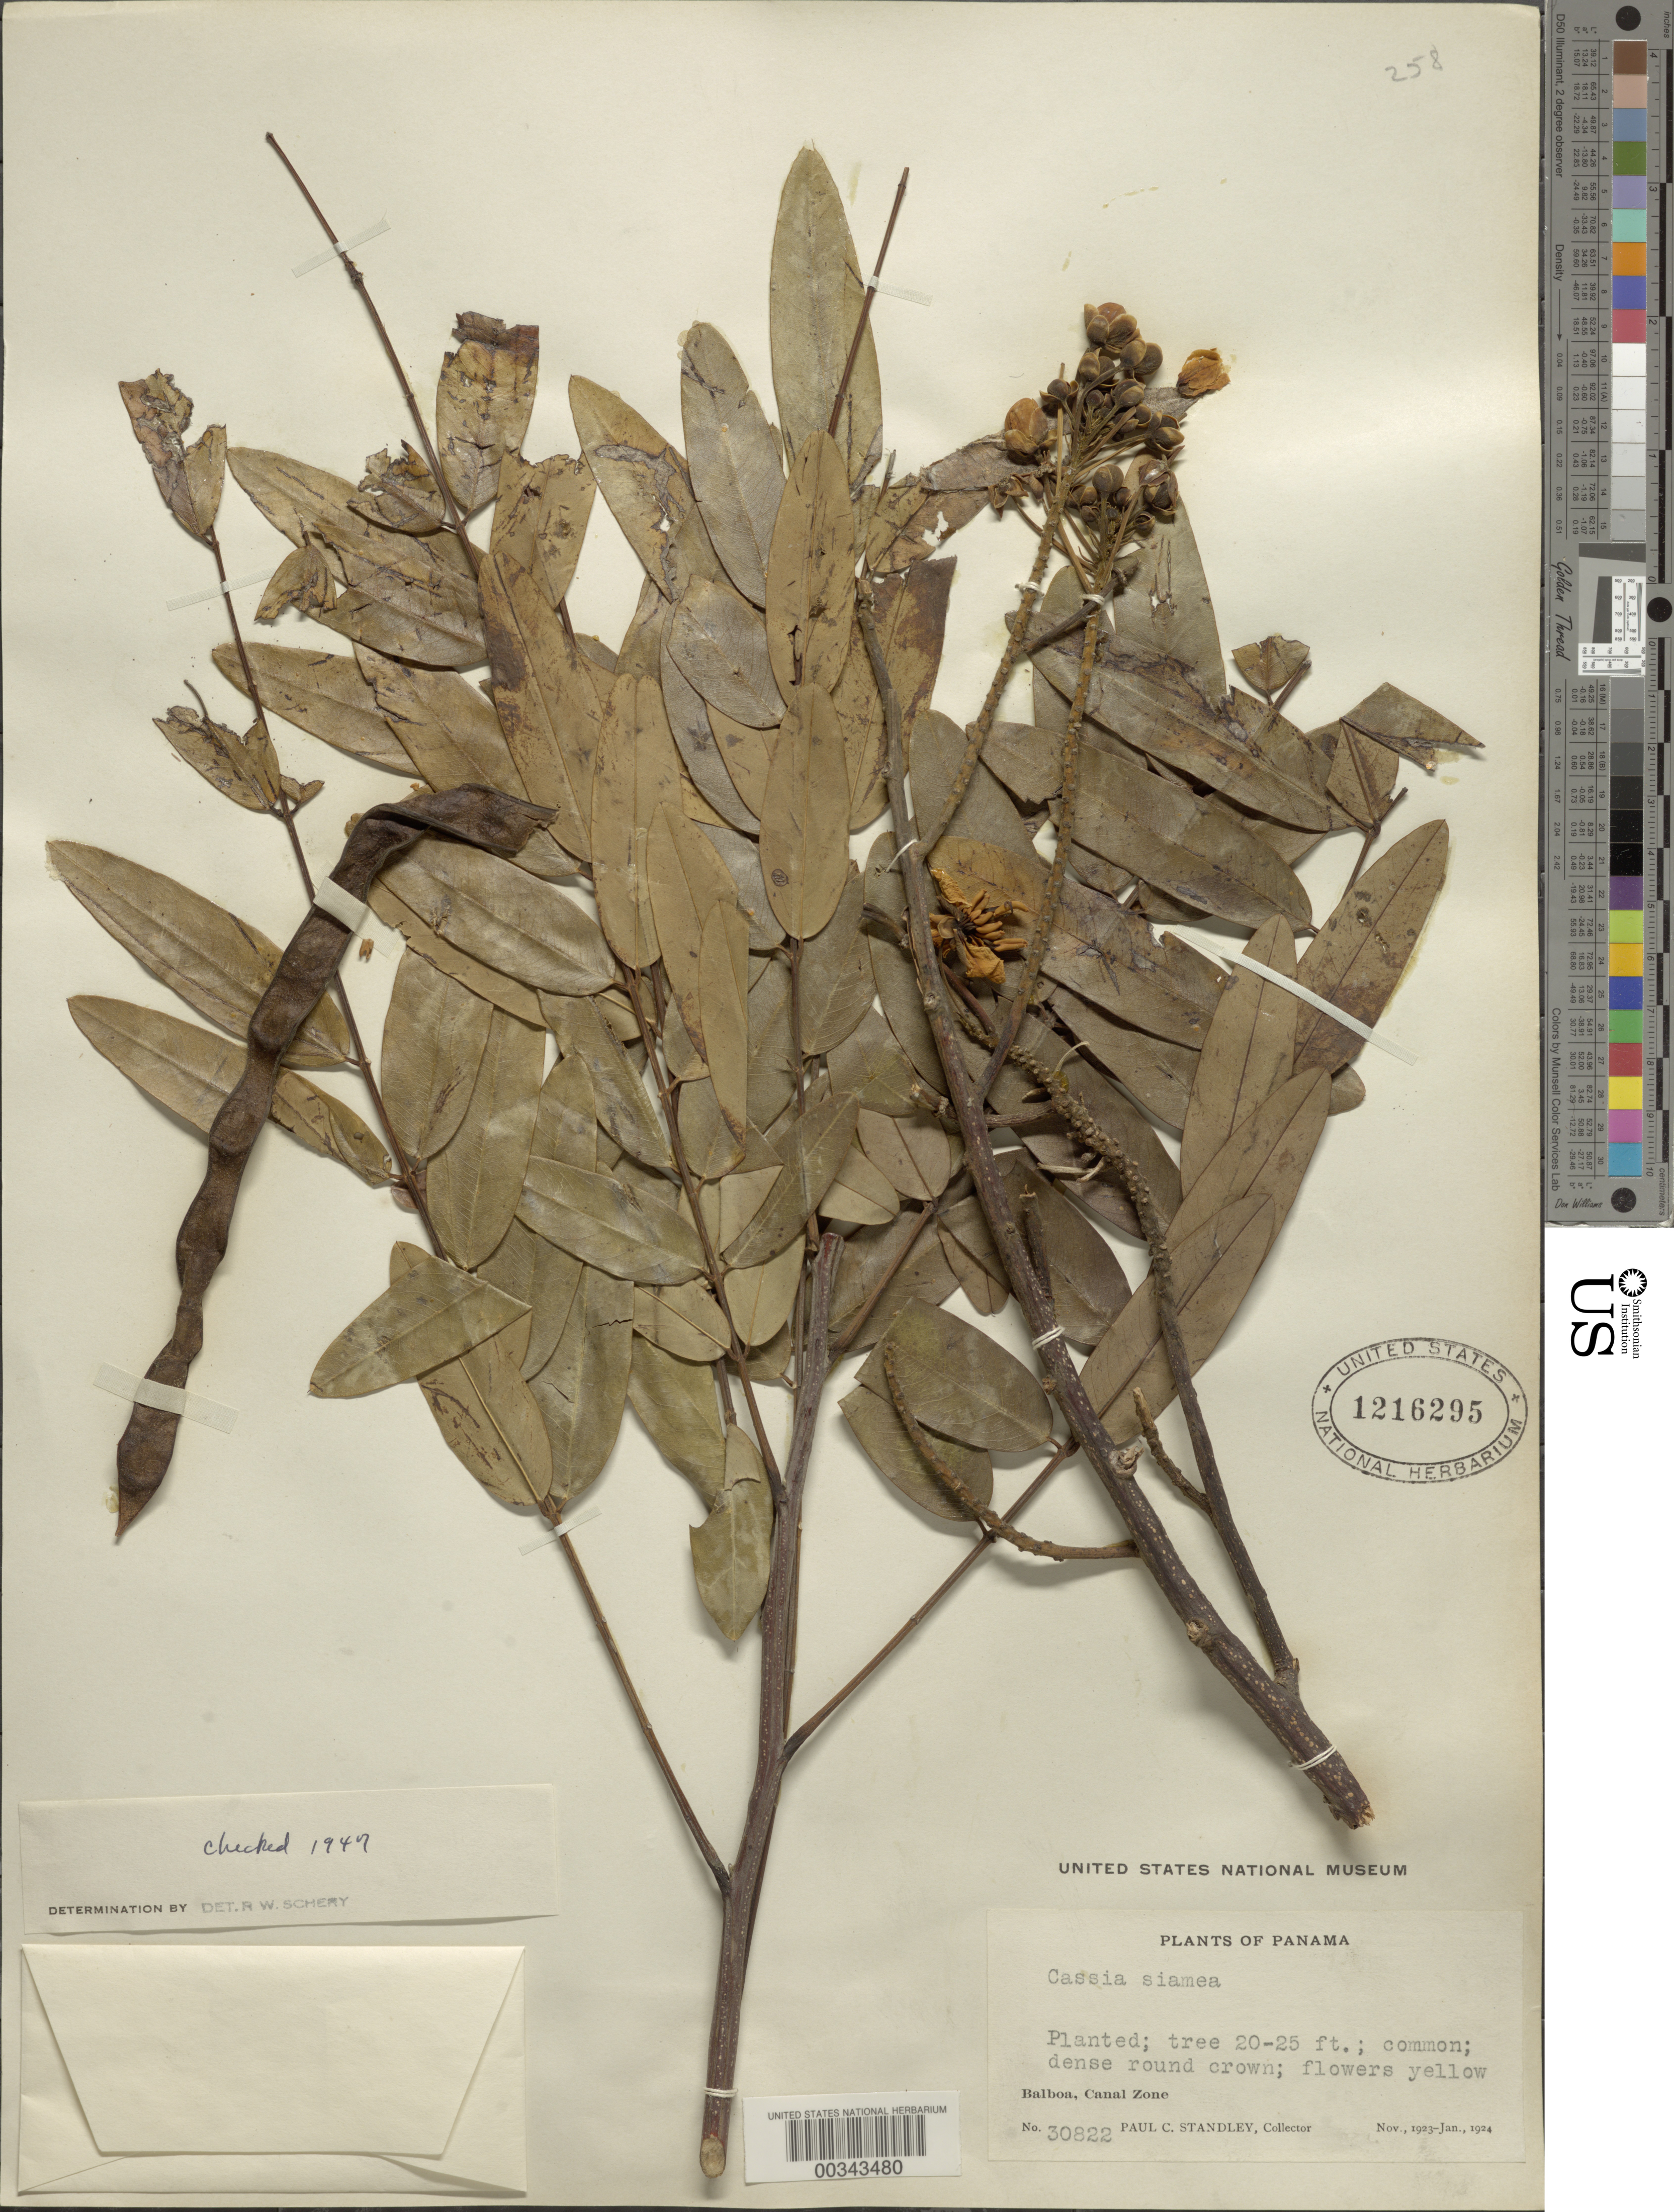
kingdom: Plantae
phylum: Tracheophyta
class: Magnoliopsida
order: Fabales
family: Fabaceae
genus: Senna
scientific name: Senna siamea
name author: (Lam.) H.S. Irwin & Barneby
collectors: P. C. Standley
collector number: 30882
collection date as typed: Nov 1923 to -- Jan 1924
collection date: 1923-11/1924-01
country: Panama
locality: Balboa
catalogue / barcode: US 1216295